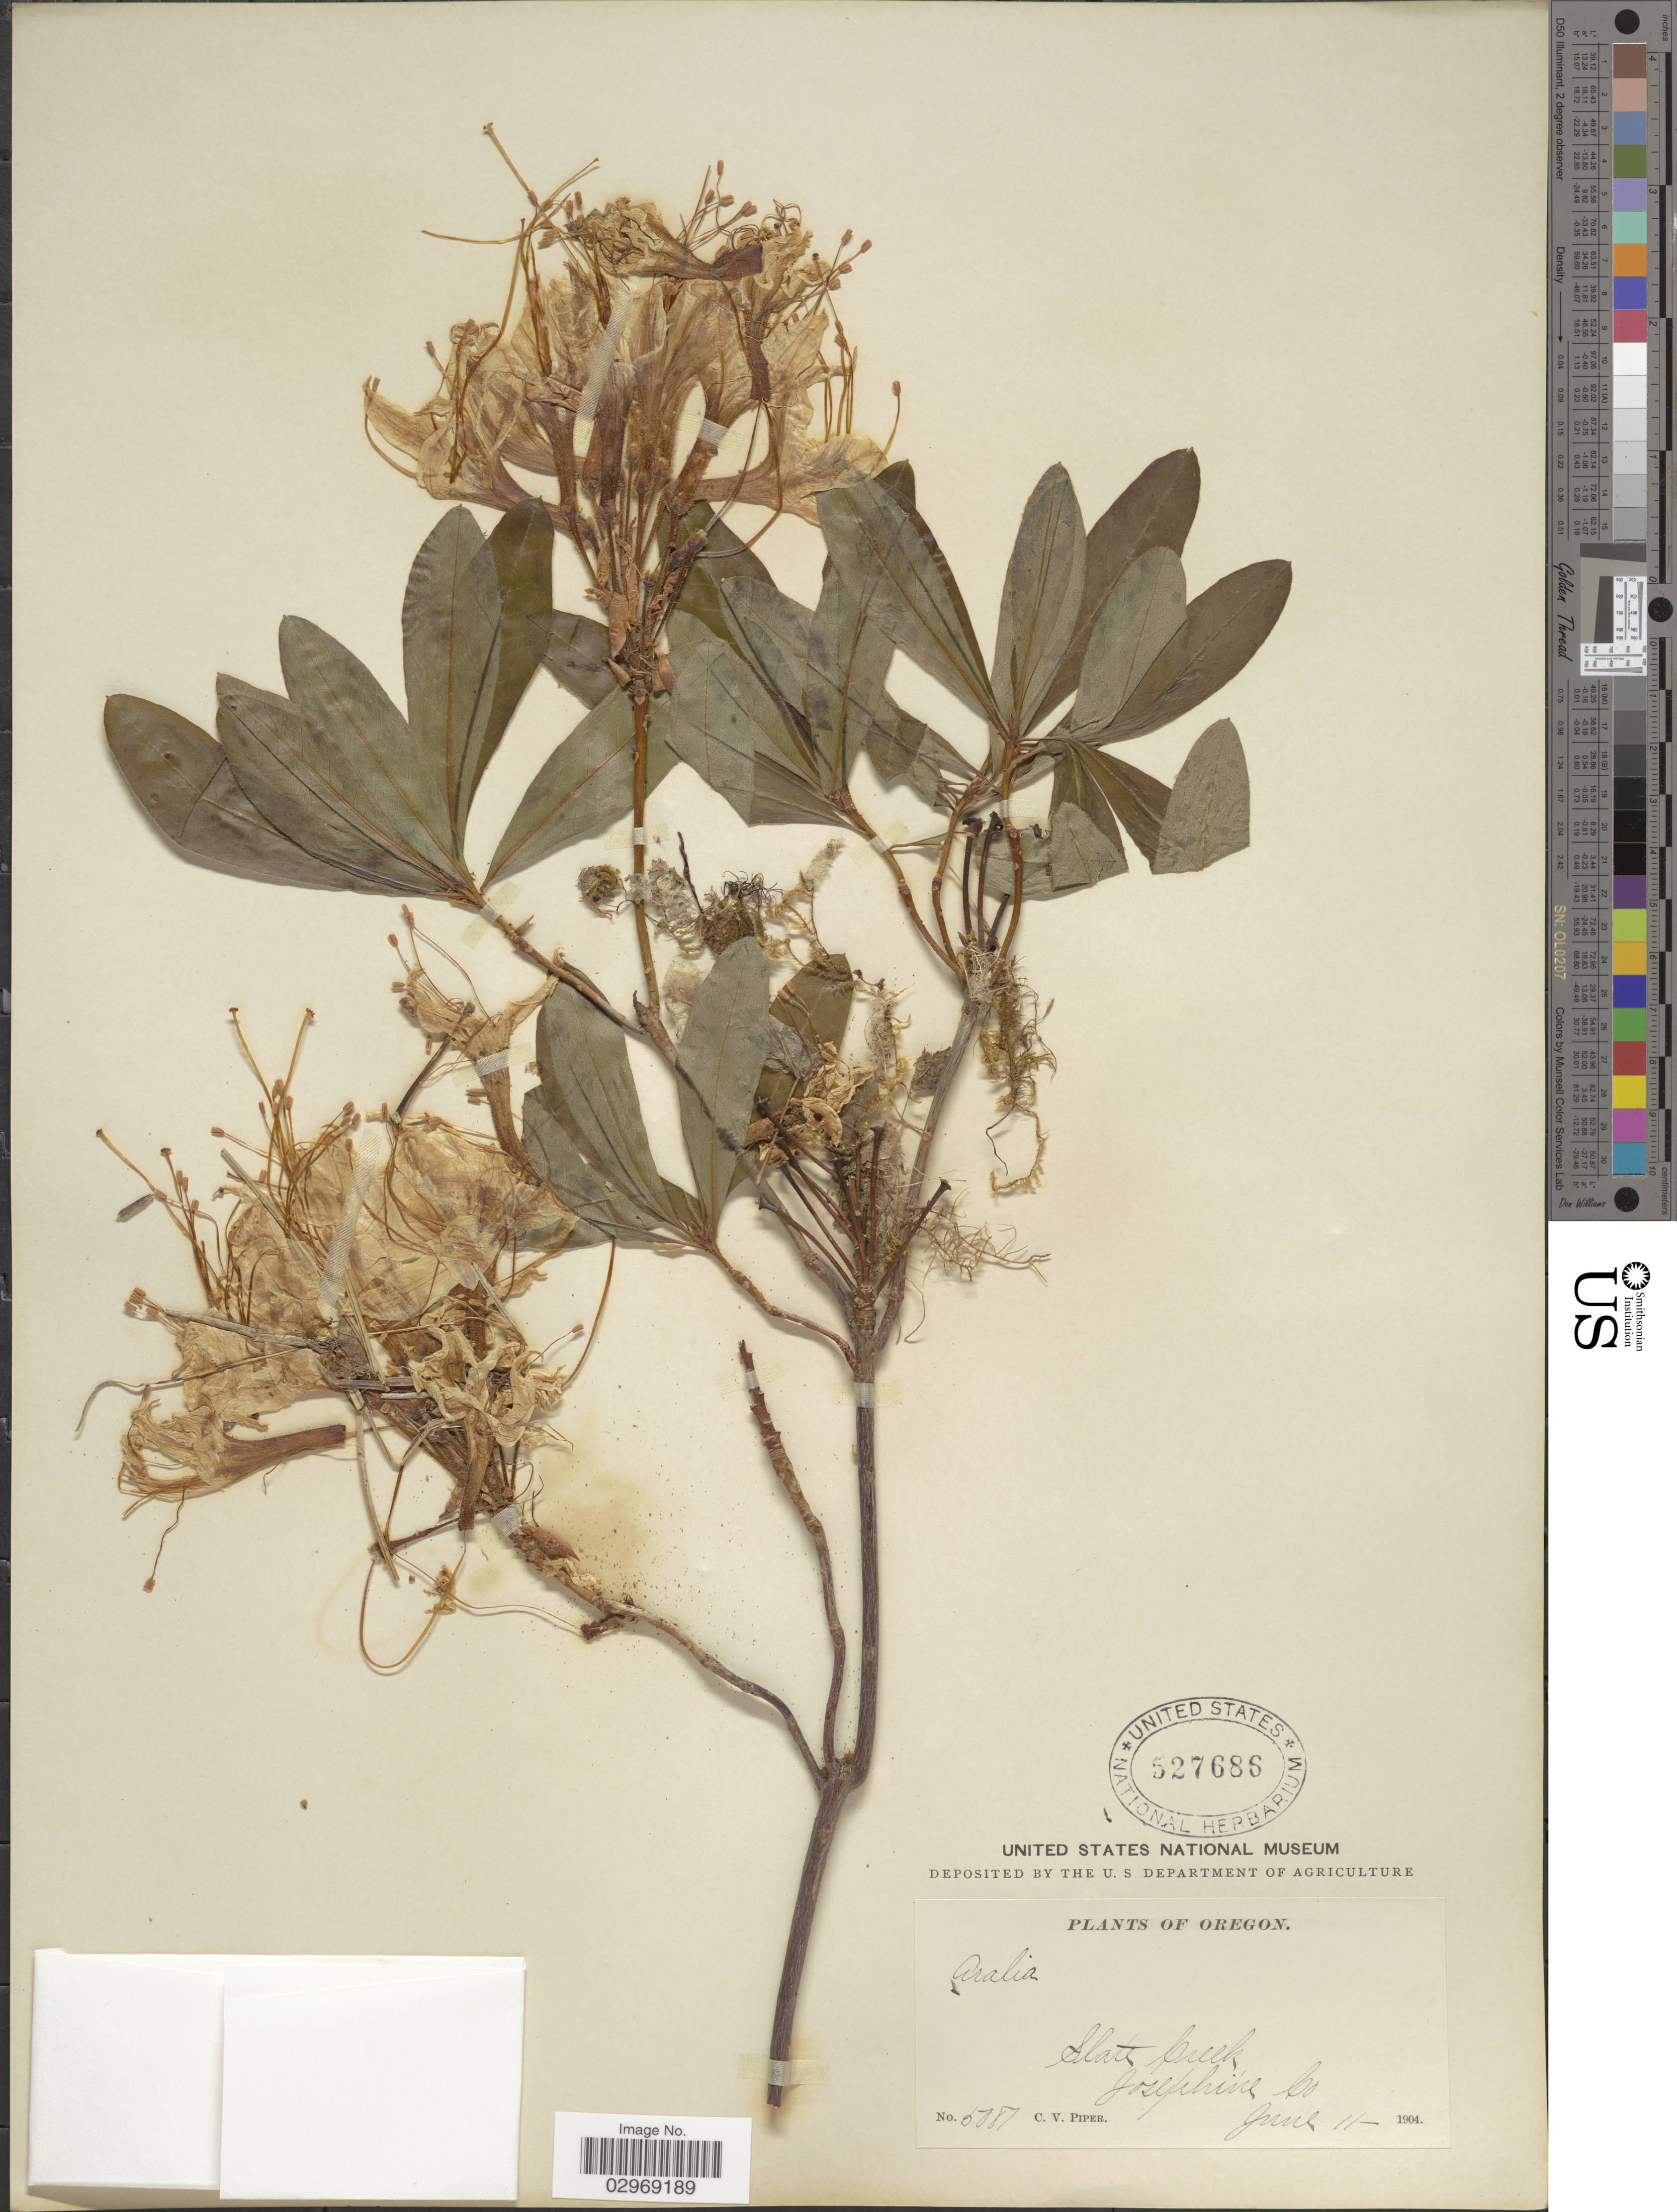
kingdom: Plantae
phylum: Tracheophyta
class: Magnoliopsida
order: Ericales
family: Ericaceae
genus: Rhododendron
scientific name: Rhododendron occidentale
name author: (Torr. & A. Gray) A. Gray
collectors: C. V. Piper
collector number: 6787*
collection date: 1904-06-11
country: United States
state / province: Oregon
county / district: Josephine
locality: Slate Creek. Josephine Co.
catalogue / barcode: US 527686